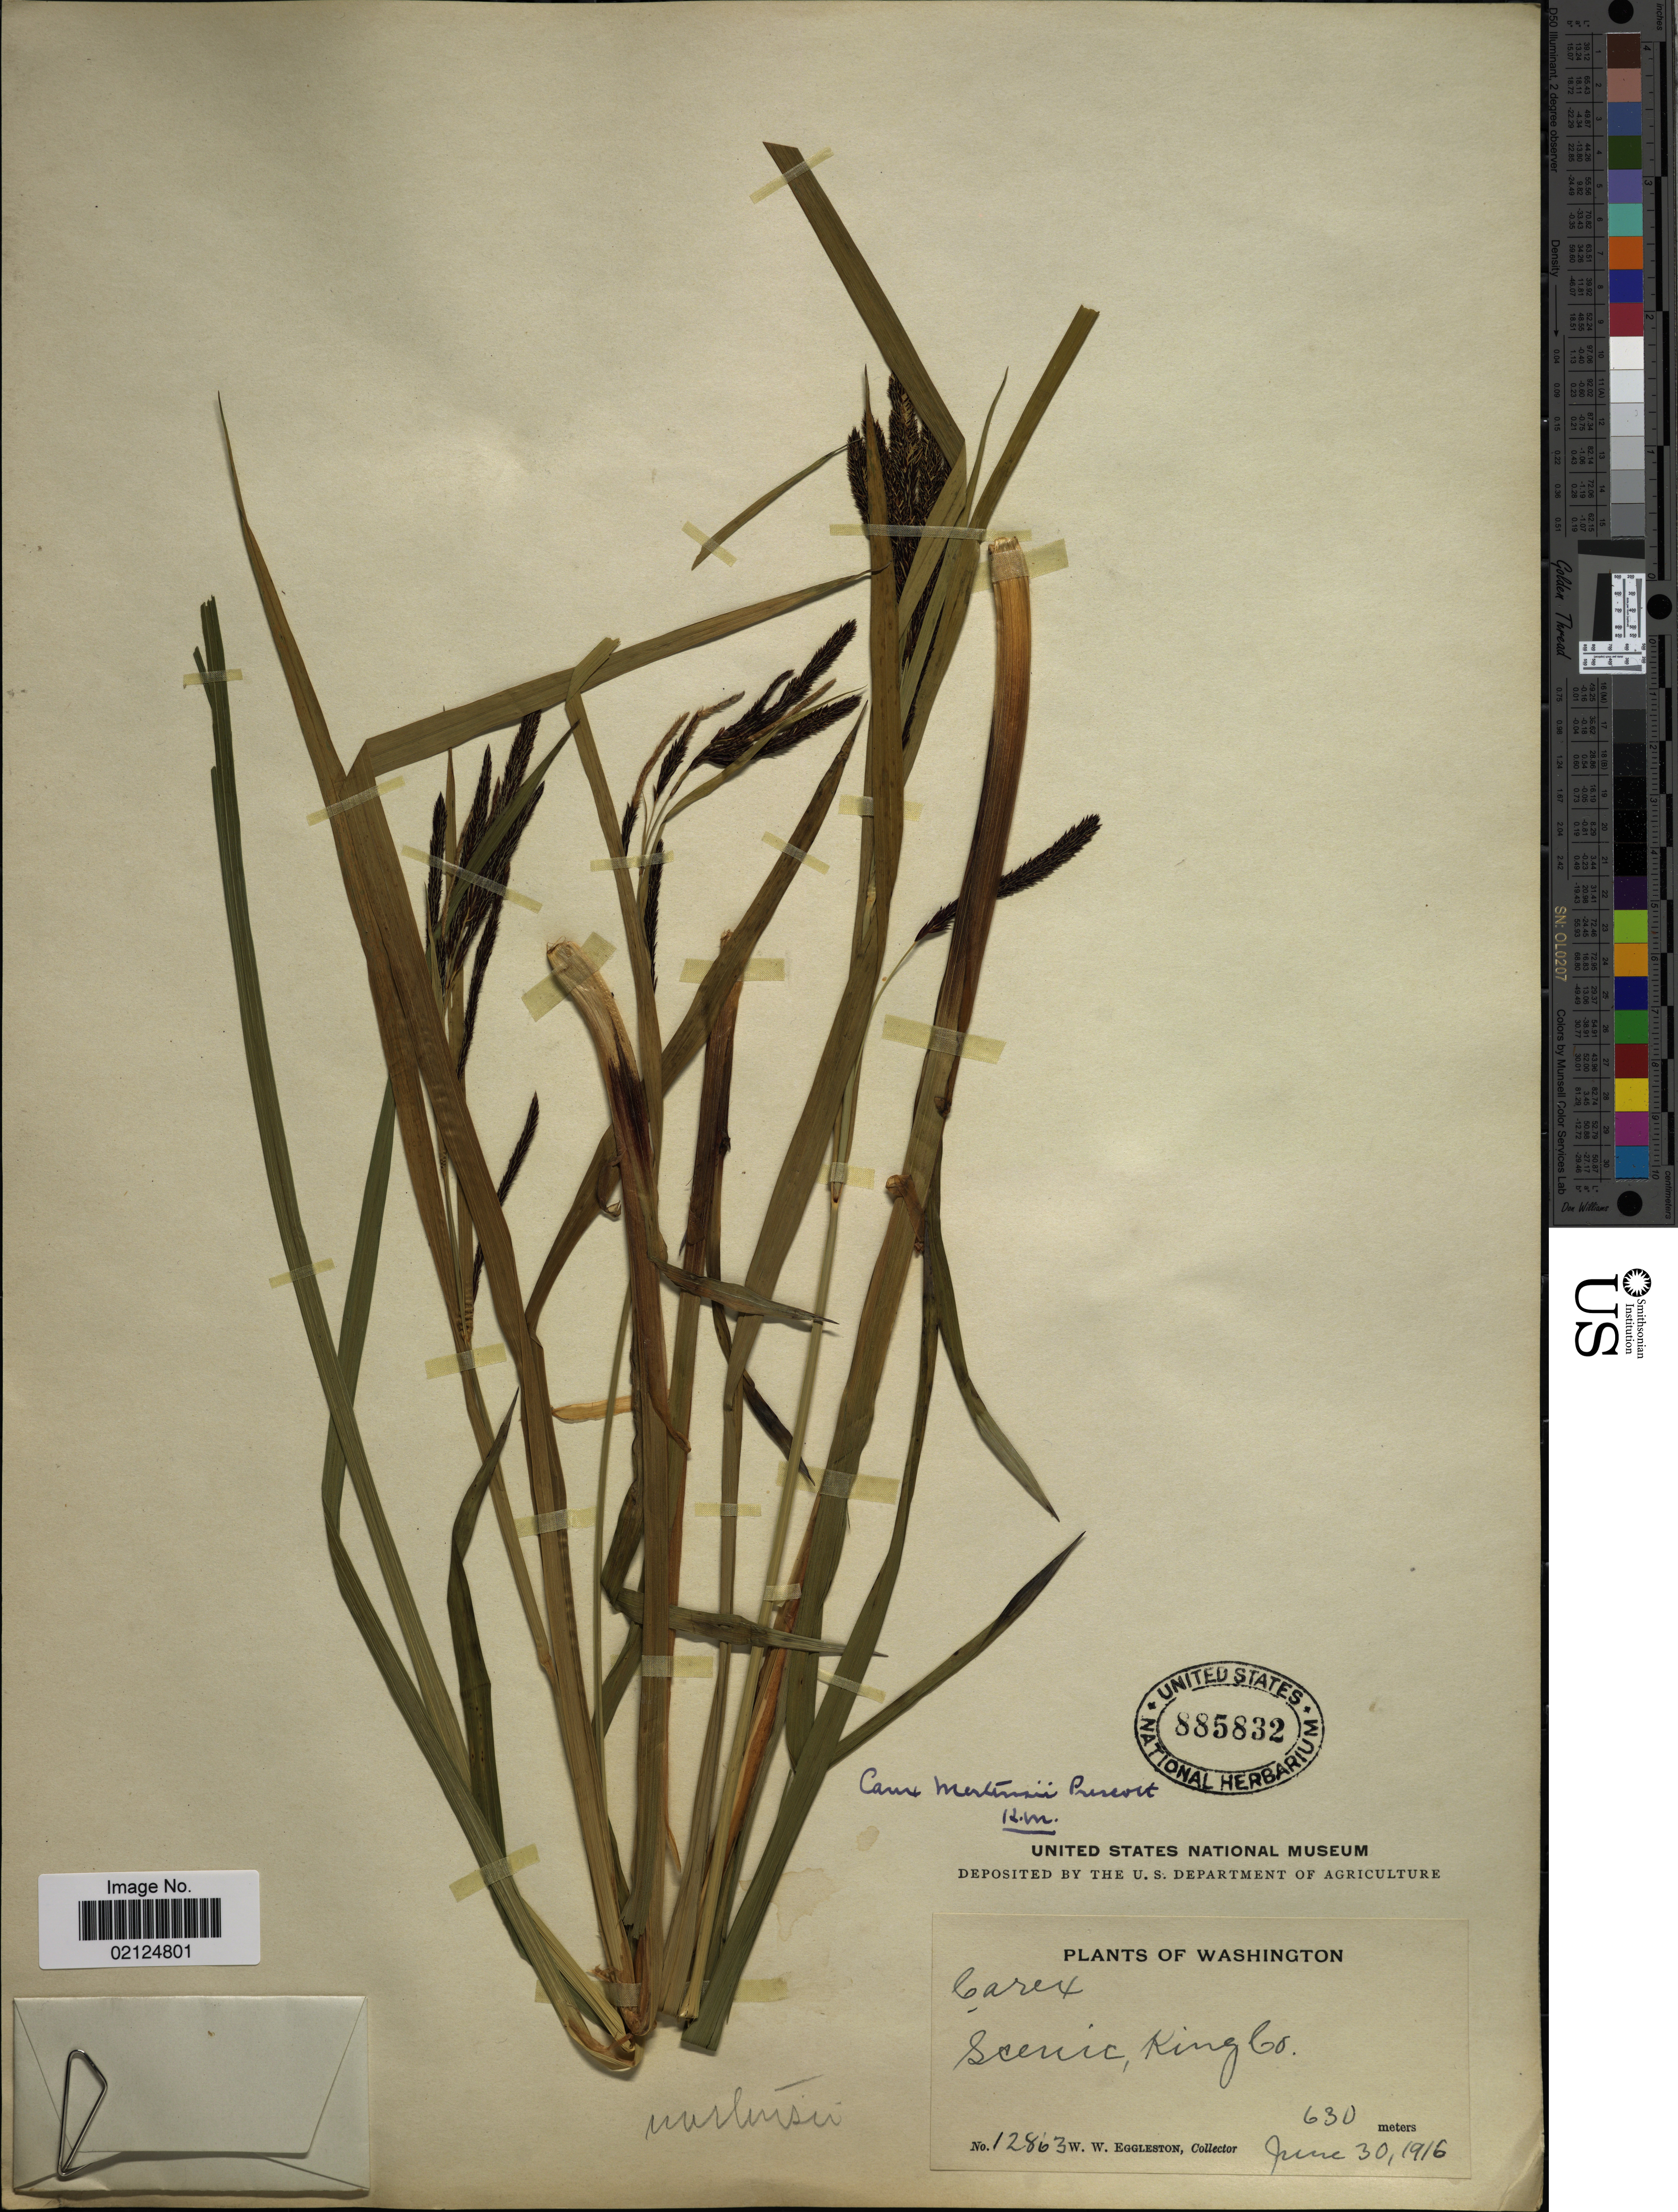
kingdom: Plantae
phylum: Tracheophyta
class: Liliopsida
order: Poales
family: Cyperaceae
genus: Carex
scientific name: Carex mertensii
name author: J.D. Prescott ex Bong.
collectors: W. W. Eggleston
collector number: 12863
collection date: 1916-06-30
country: United States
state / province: Washington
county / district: King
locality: Scenic, King Co.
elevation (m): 630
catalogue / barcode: US 885832